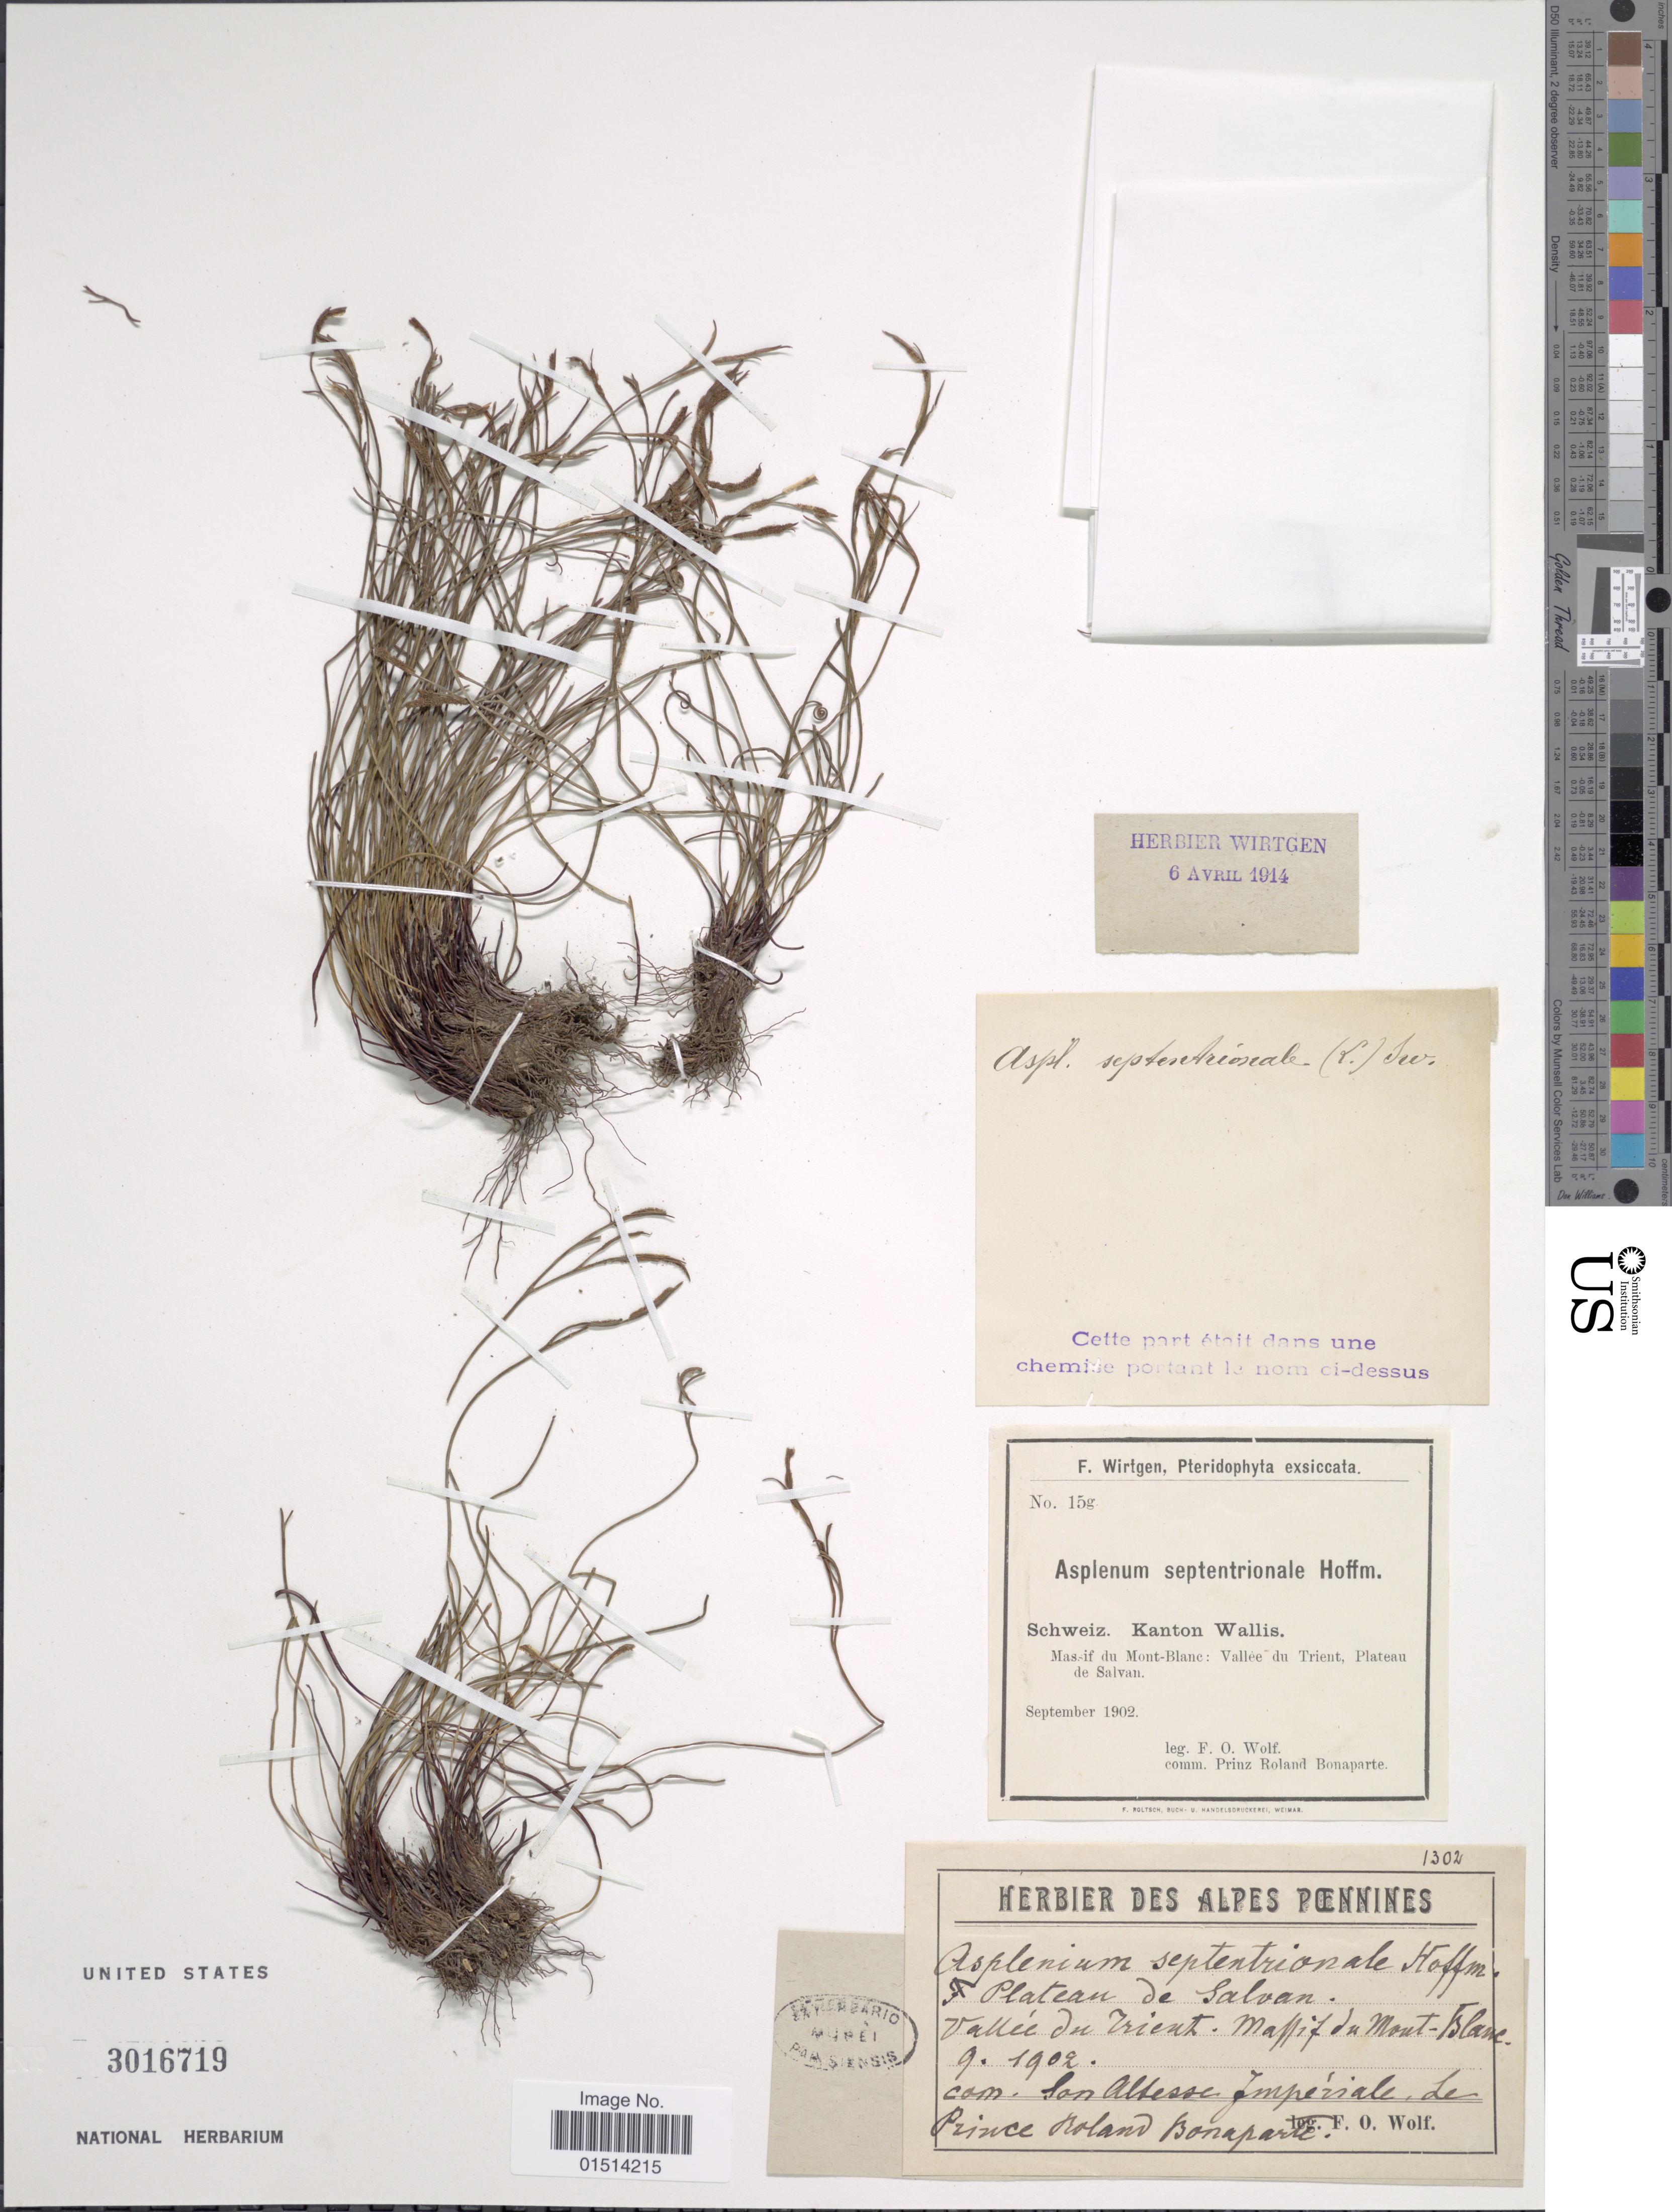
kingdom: Plantae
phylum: Tracheophyta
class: Polypodiopsida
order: Polypodiales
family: Aspleniaceae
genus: Asplenium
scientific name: Asplenium septentrionale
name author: (L.) Hoffm.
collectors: F. Wolf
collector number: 15g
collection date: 1902-09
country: Switzerland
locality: Schweiz, Kanton Wallis, Massif du Mont-Blanc: Vallee du trient, Plateau de Salvan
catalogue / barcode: US 3016719